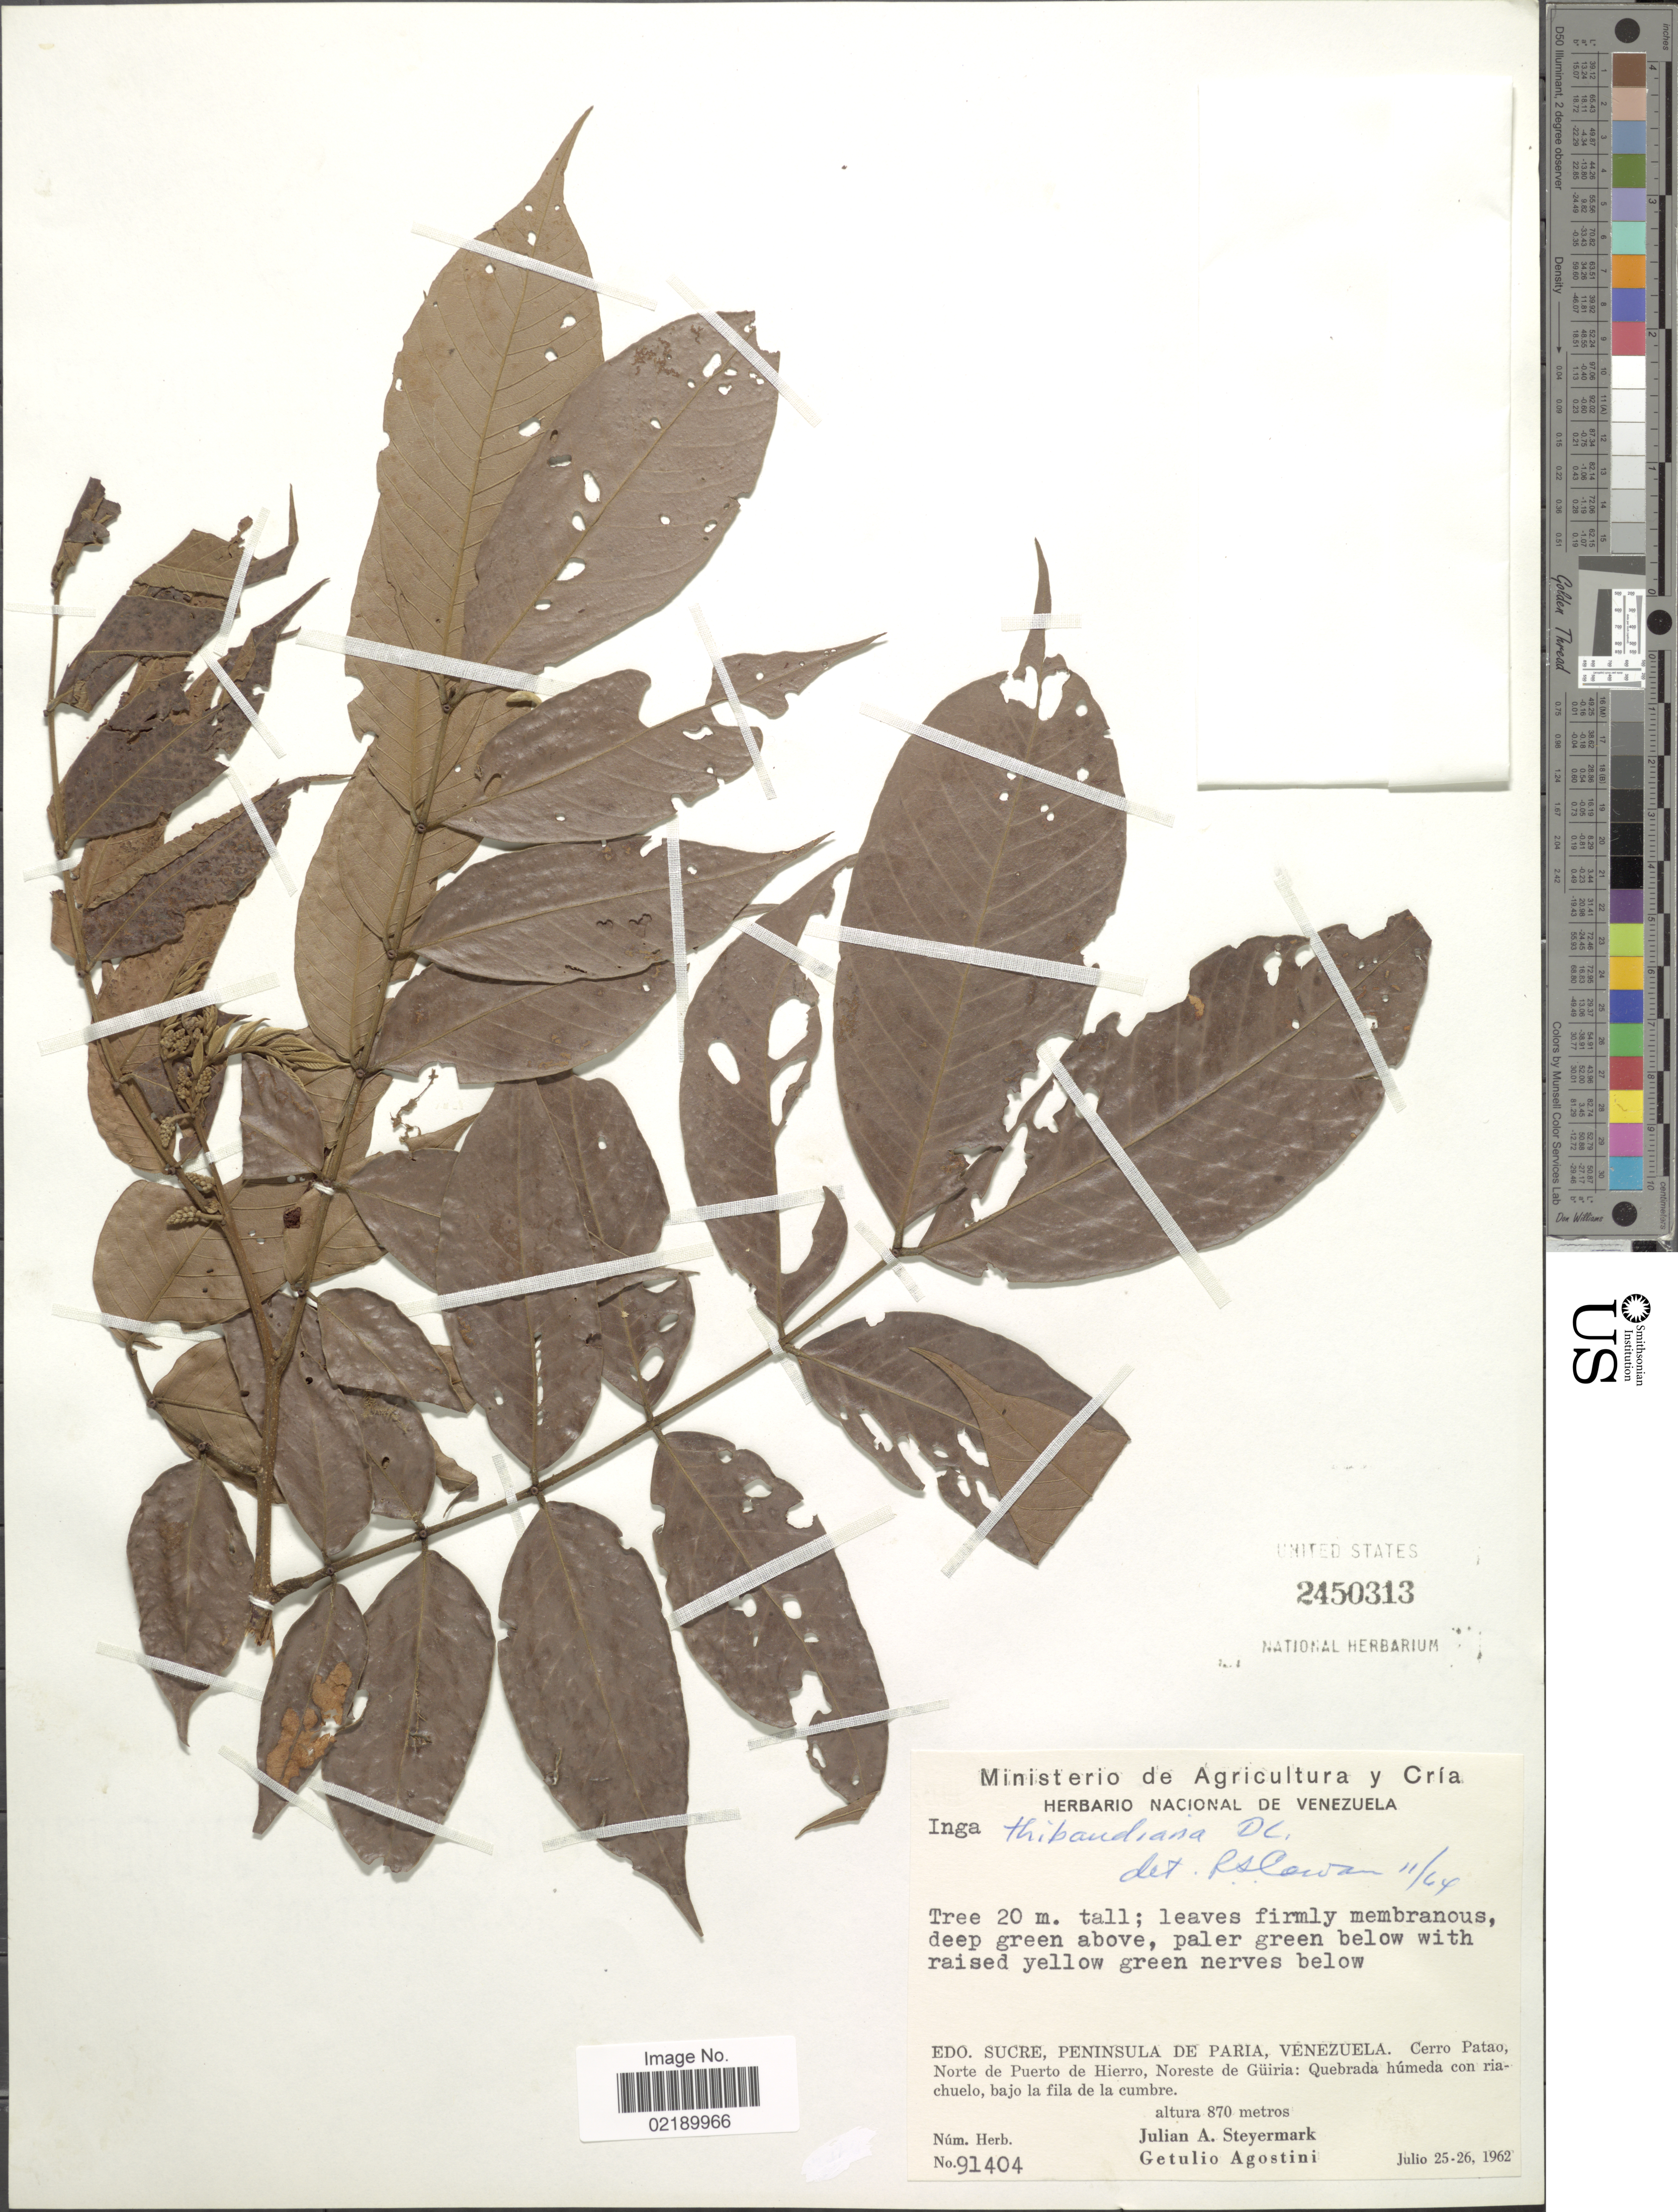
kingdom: Plantae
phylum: Tracheophyta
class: Magnoliopsida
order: Fabales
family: Fabaceae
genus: Inga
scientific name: Inga thibaudiana subsp. thibaudiana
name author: DC.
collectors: J. Steyermark & G. Agostini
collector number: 91404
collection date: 1962-07-25/1962-07-26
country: Venezuela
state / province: Sucre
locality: Peninsula de Paria, Cerro Patao, Norte de Puerto de Hierro, Noreste de Guiria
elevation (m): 870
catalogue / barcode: US 2450313